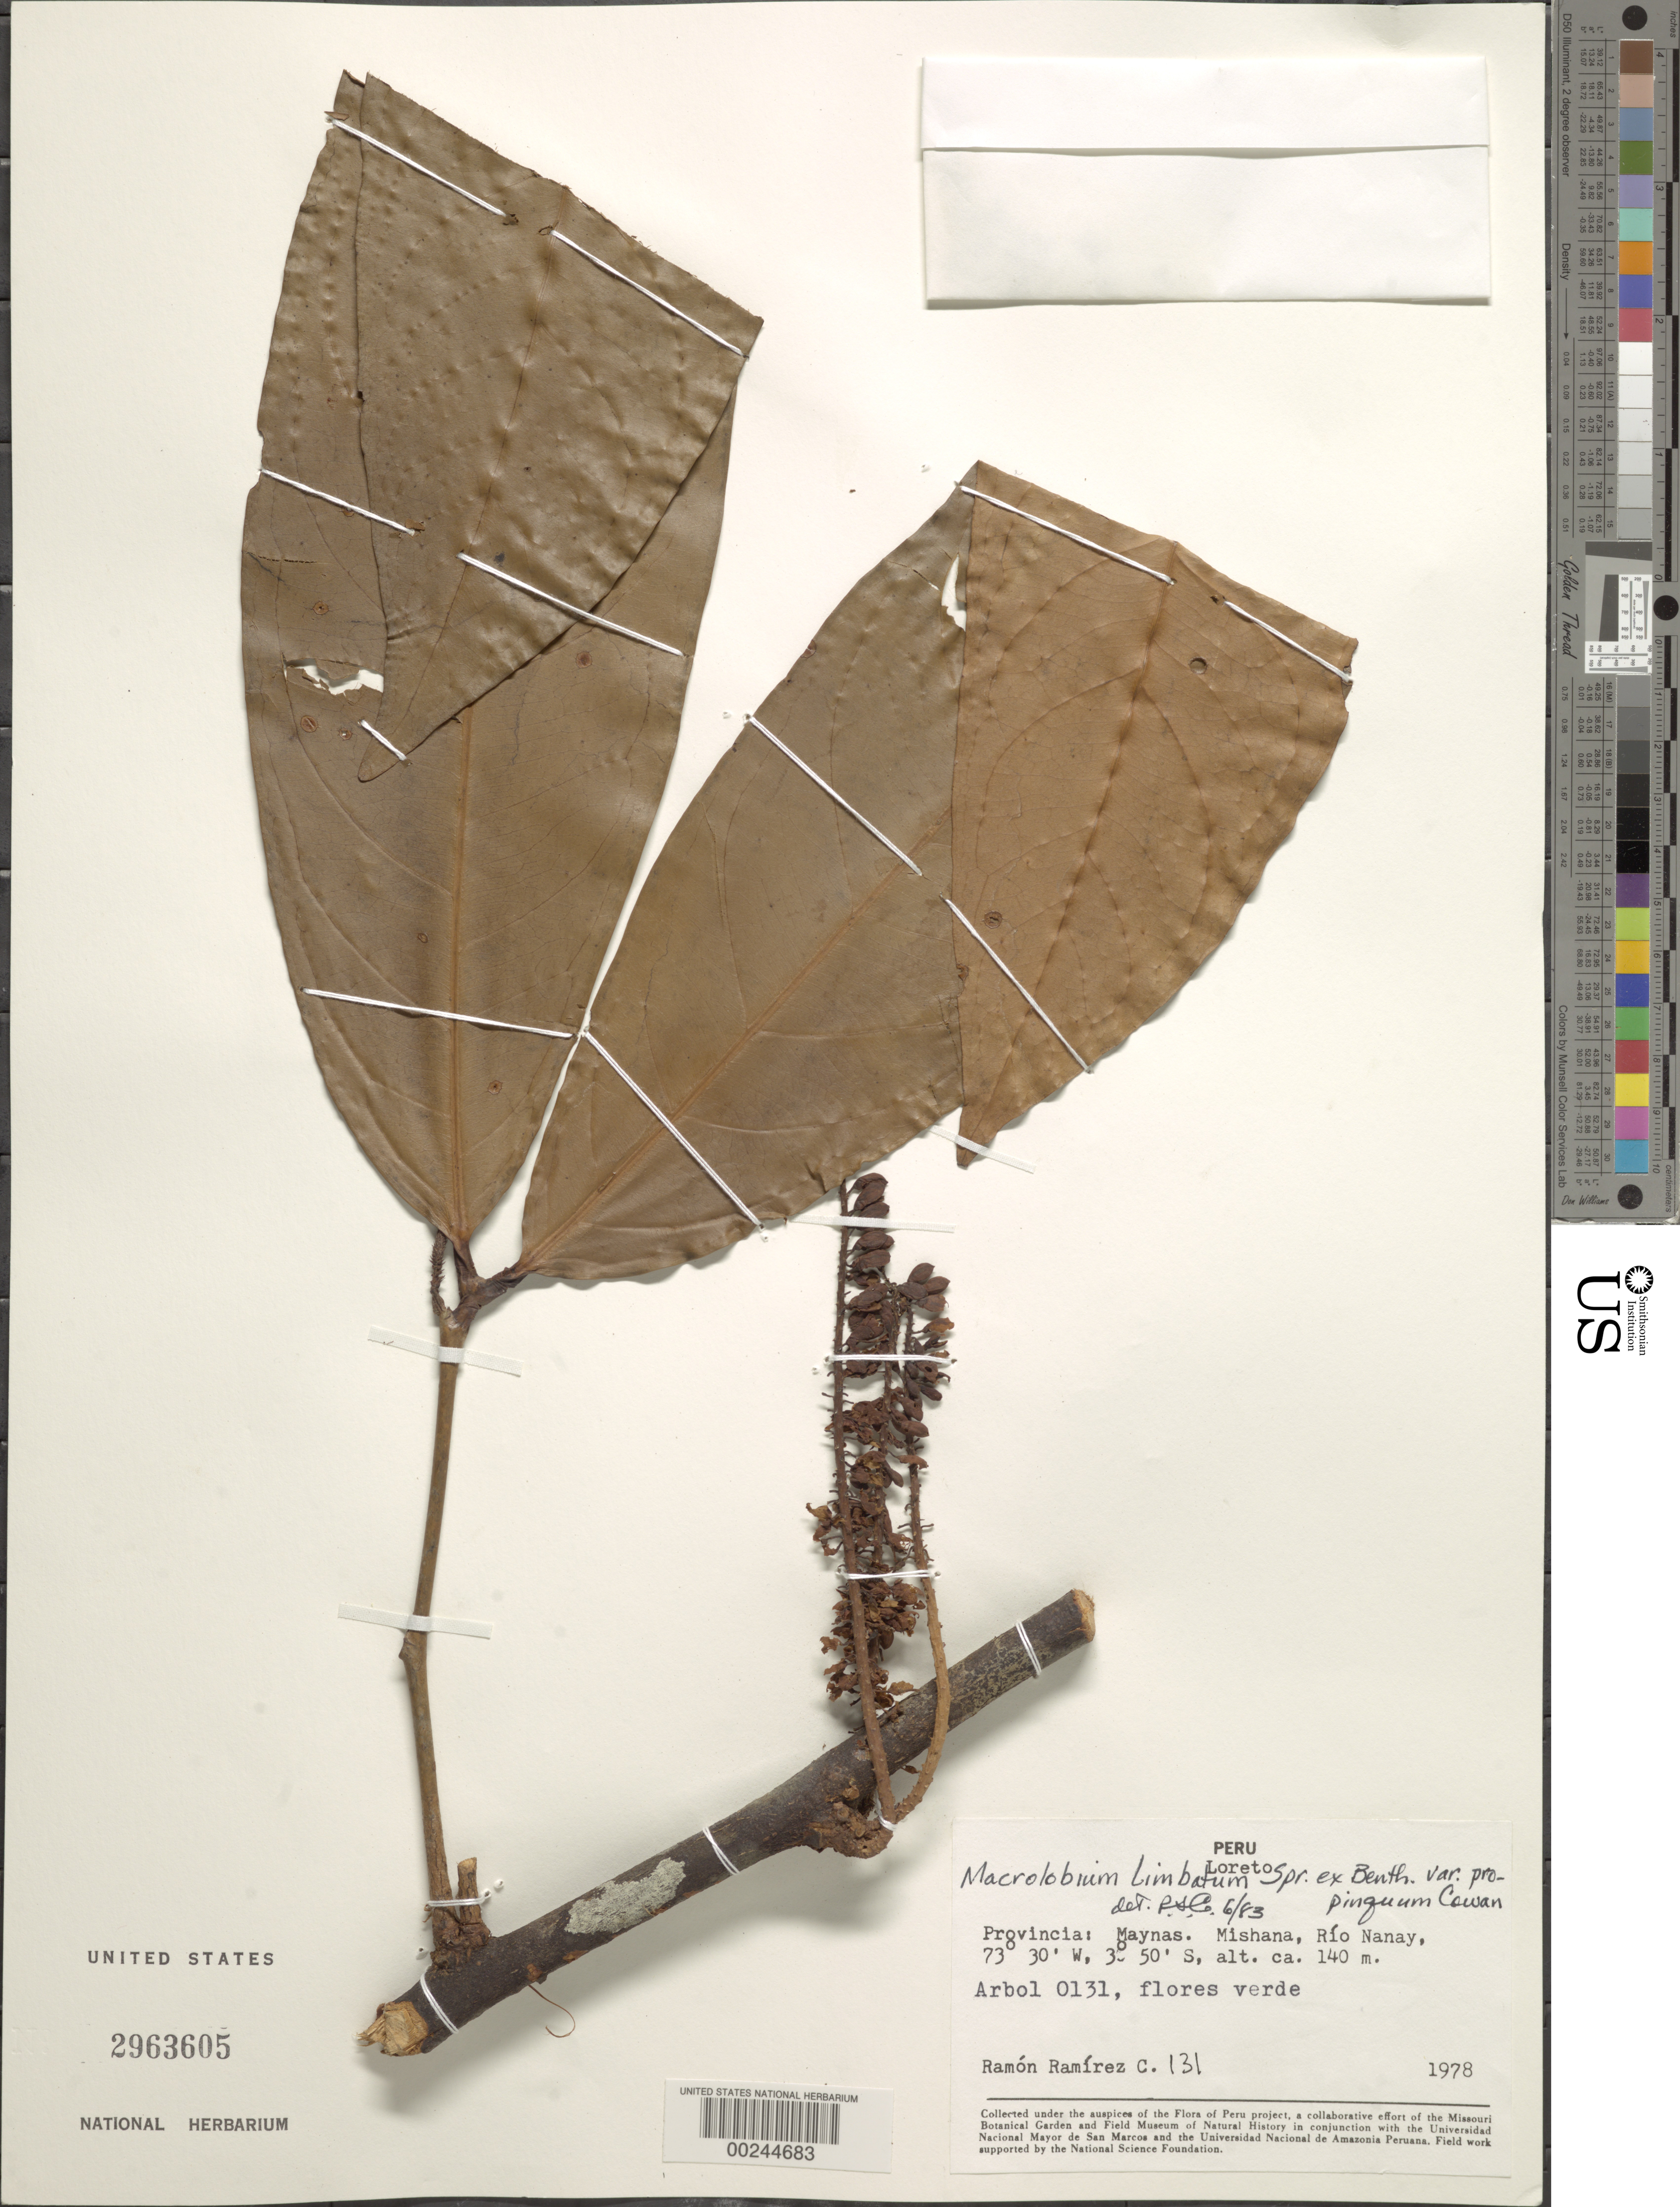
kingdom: Plantae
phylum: Tracheophyta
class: Magnoliopsida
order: Fabales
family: Fabaceae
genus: Macrolobium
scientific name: Macrolobium limbatum var. propinquum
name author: R.S. Cowan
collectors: R. Ramirez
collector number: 131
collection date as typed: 1978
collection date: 1978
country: Peru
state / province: Loreto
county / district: Maynas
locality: Mishana, rio nanay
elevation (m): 300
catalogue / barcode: US 2963605